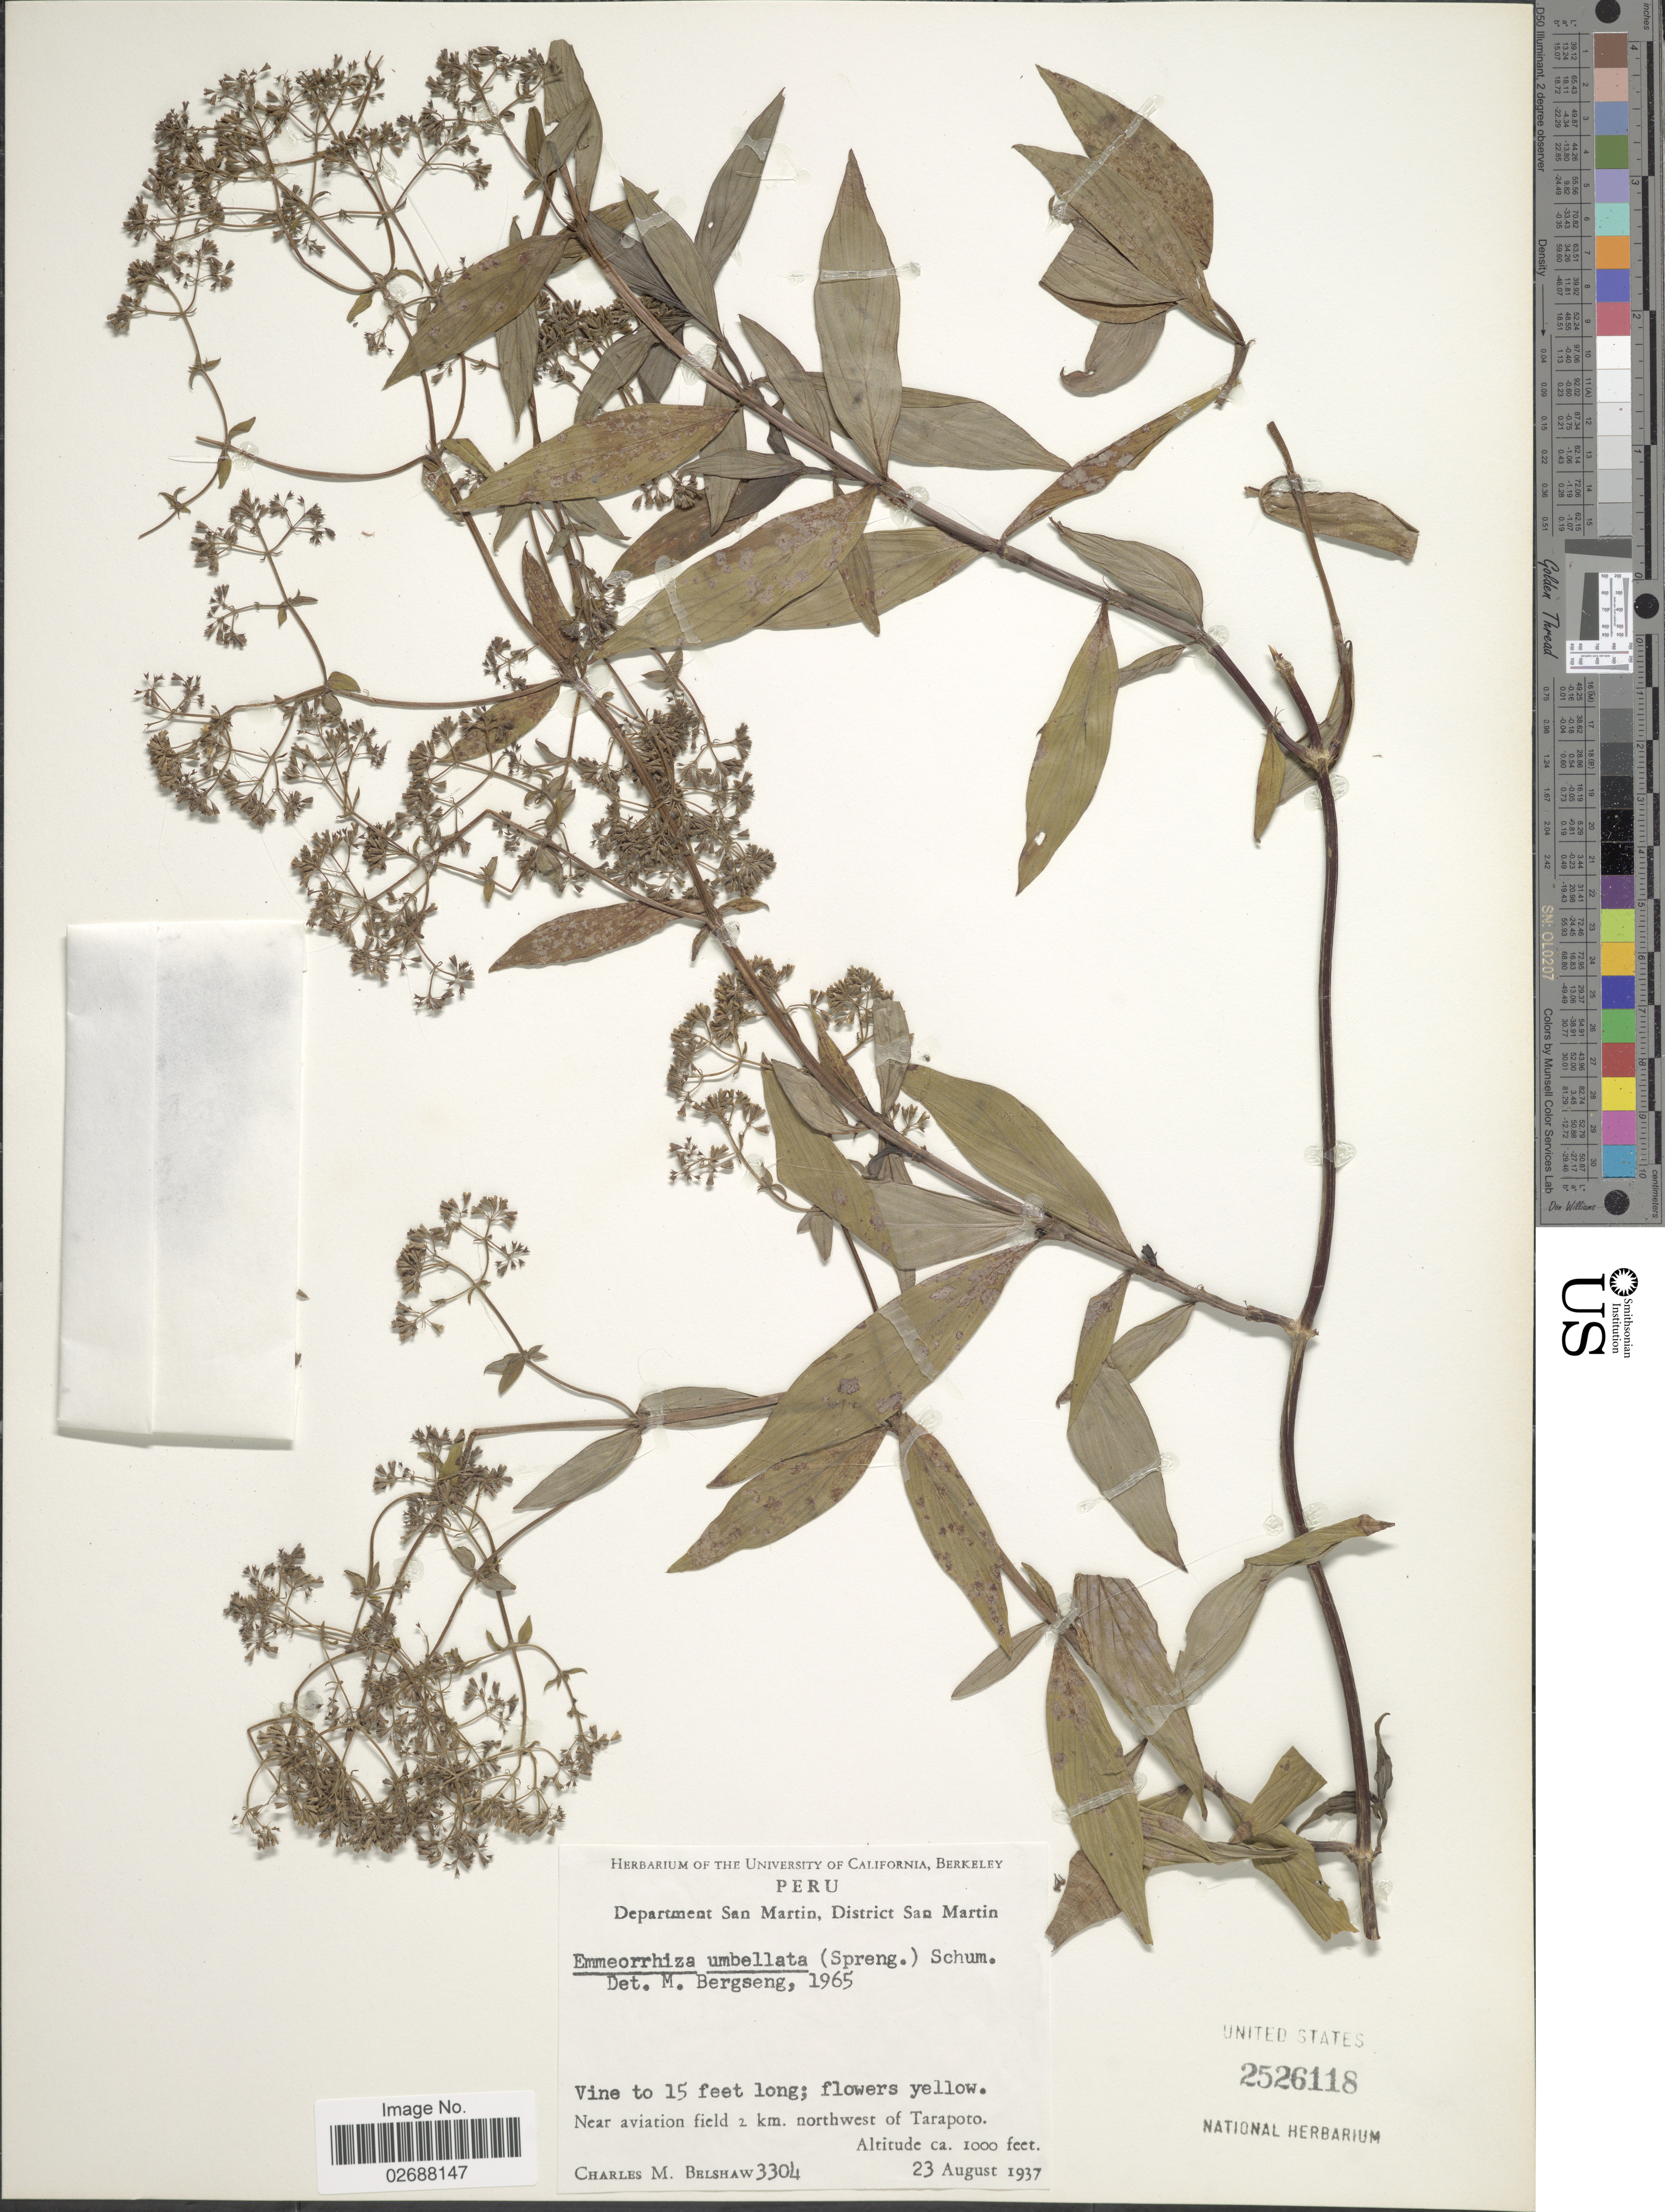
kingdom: Plantae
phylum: Tracheophyta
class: Magnoliopsida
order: Gentianales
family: Rubiaceae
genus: Emmeorhiza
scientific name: Emmeorhiza umbellata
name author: (Spreng.) K. Schum.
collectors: C. Shaw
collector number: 3304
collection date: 1937-08-23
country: Peru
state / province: San Martín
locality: District San Martin. 2 km. northwest of Tarapoto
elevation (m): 305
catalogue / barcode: US 2526118